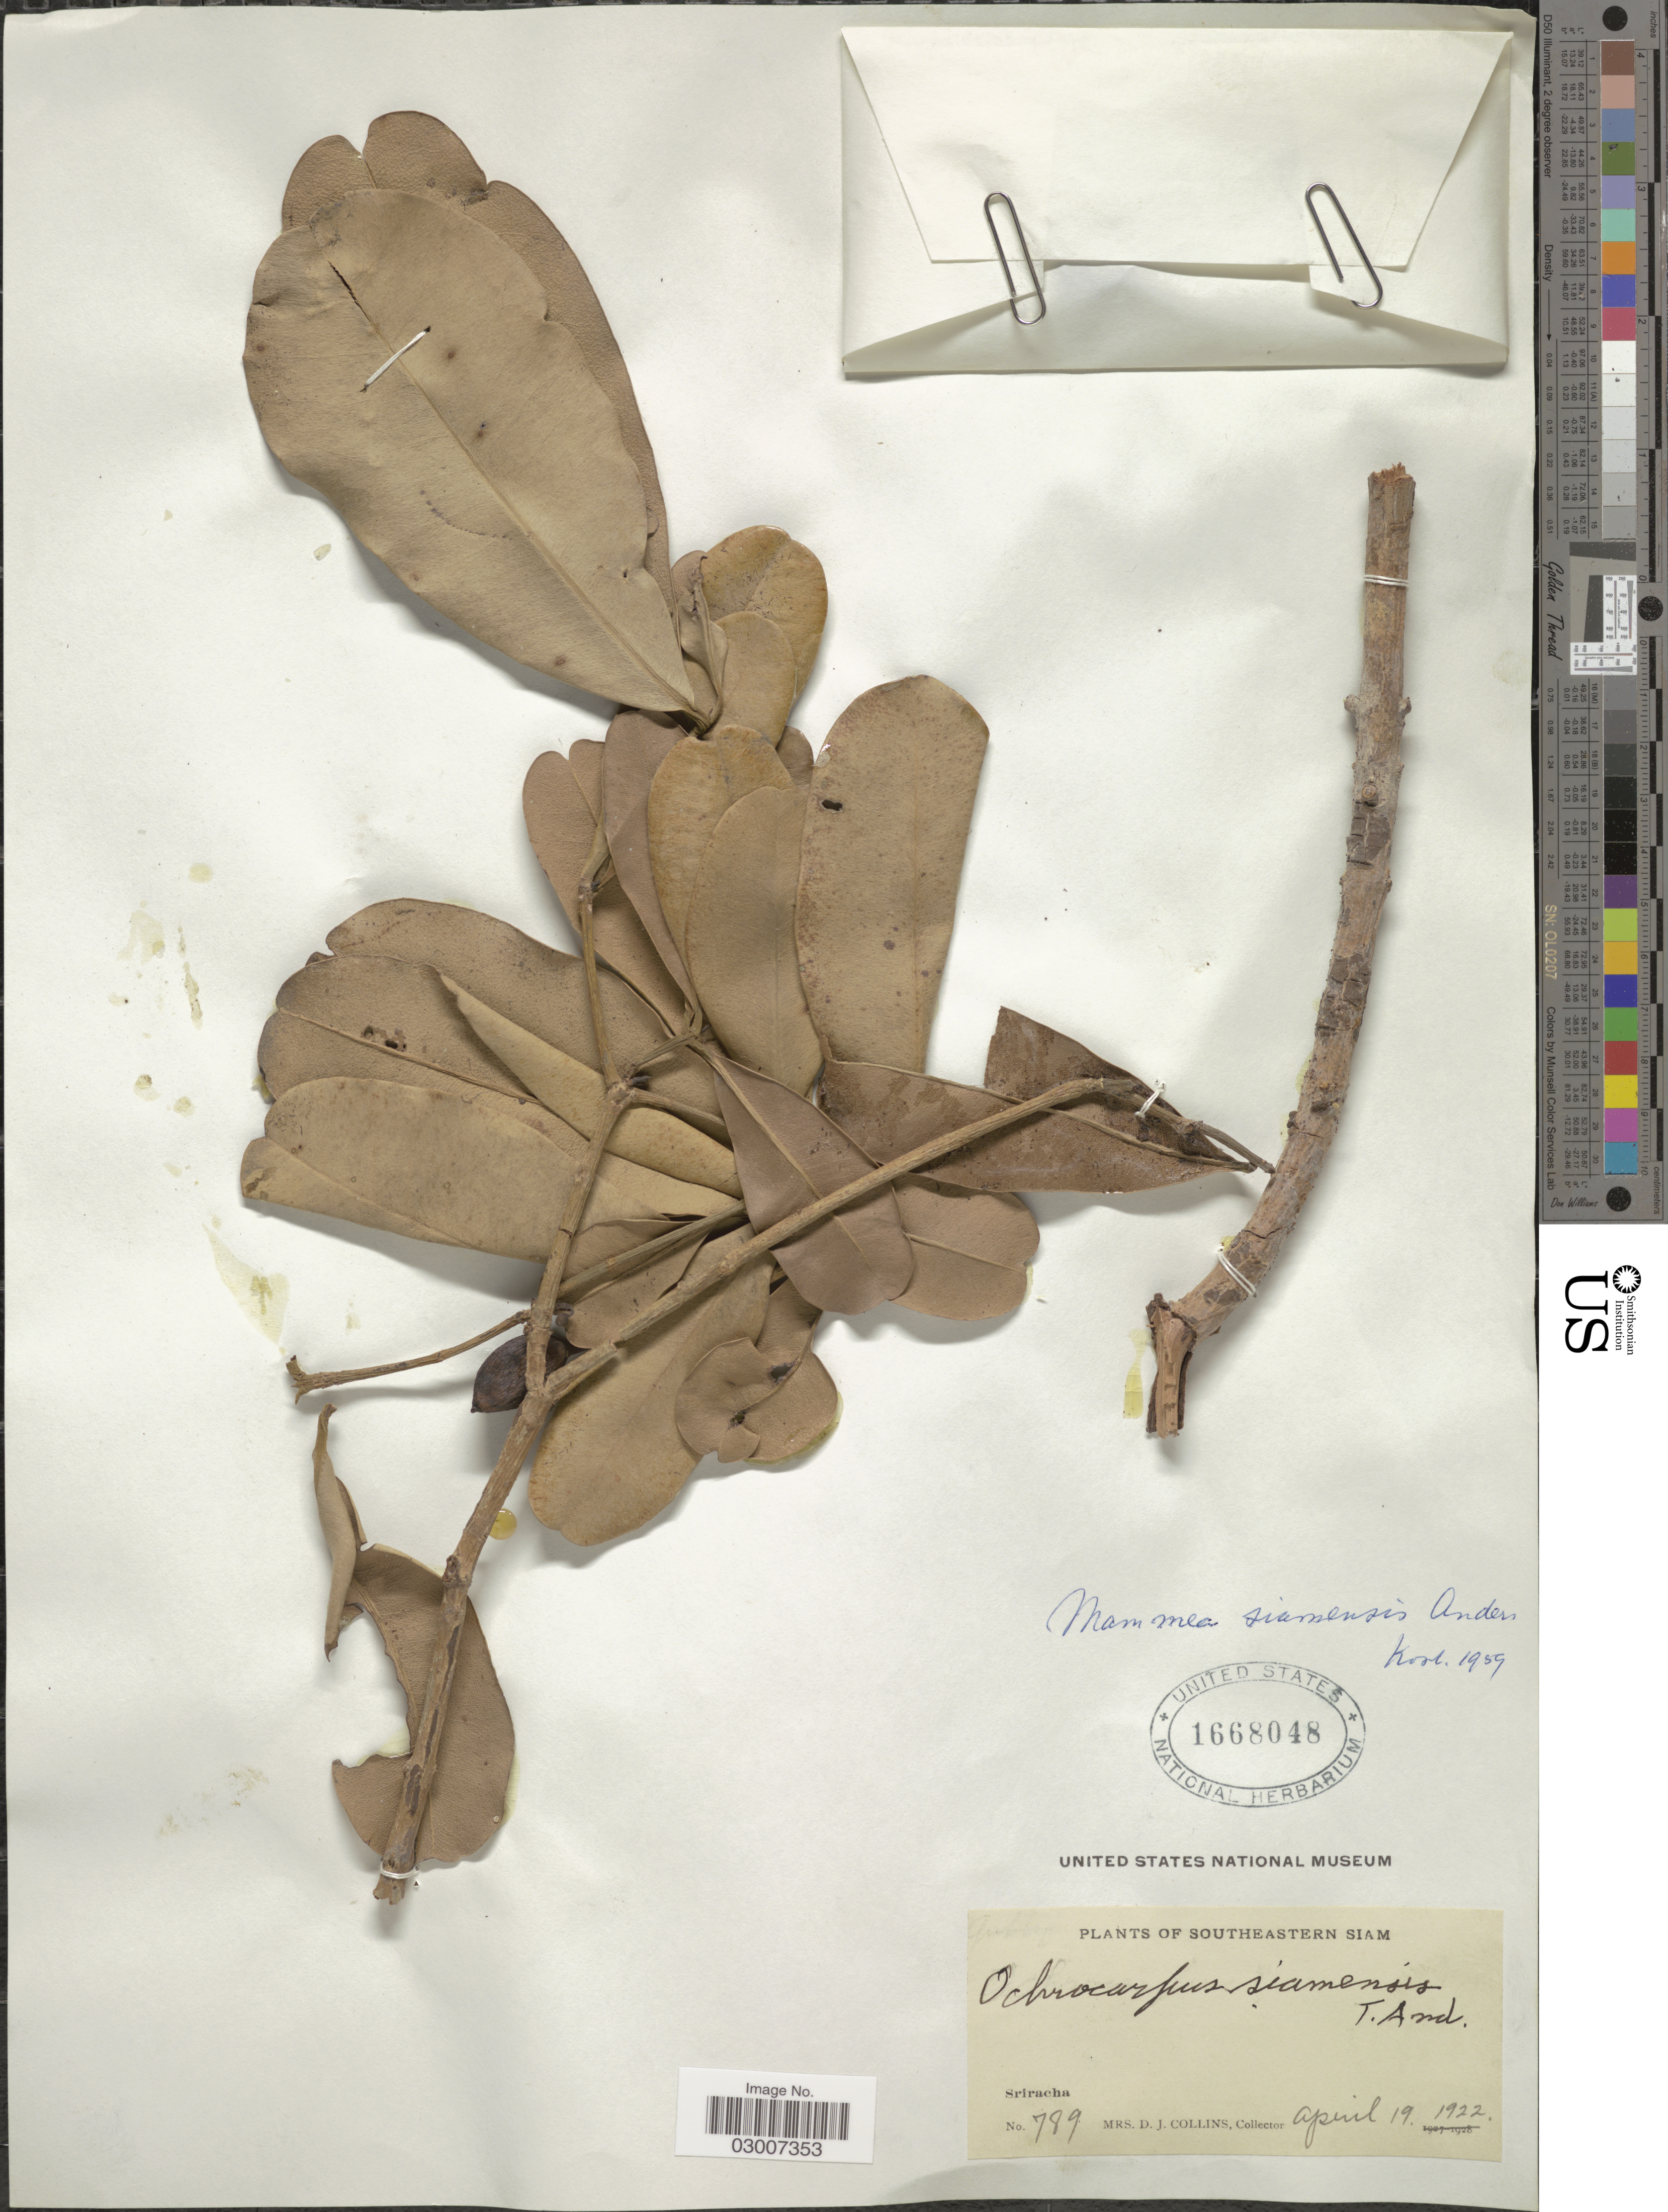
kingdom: Plantae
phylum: Tracheophyta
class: Magnoliopsida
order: Malpighiales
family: Calophyllaceae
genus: Mammea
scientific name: Mammea siamensis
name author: T. Anderson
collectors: Mrs. D. J. Collins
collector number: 789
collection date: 1922-04-19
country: Thailand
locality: Southeastern Siam. Sriracha.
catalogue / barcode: US 1668048